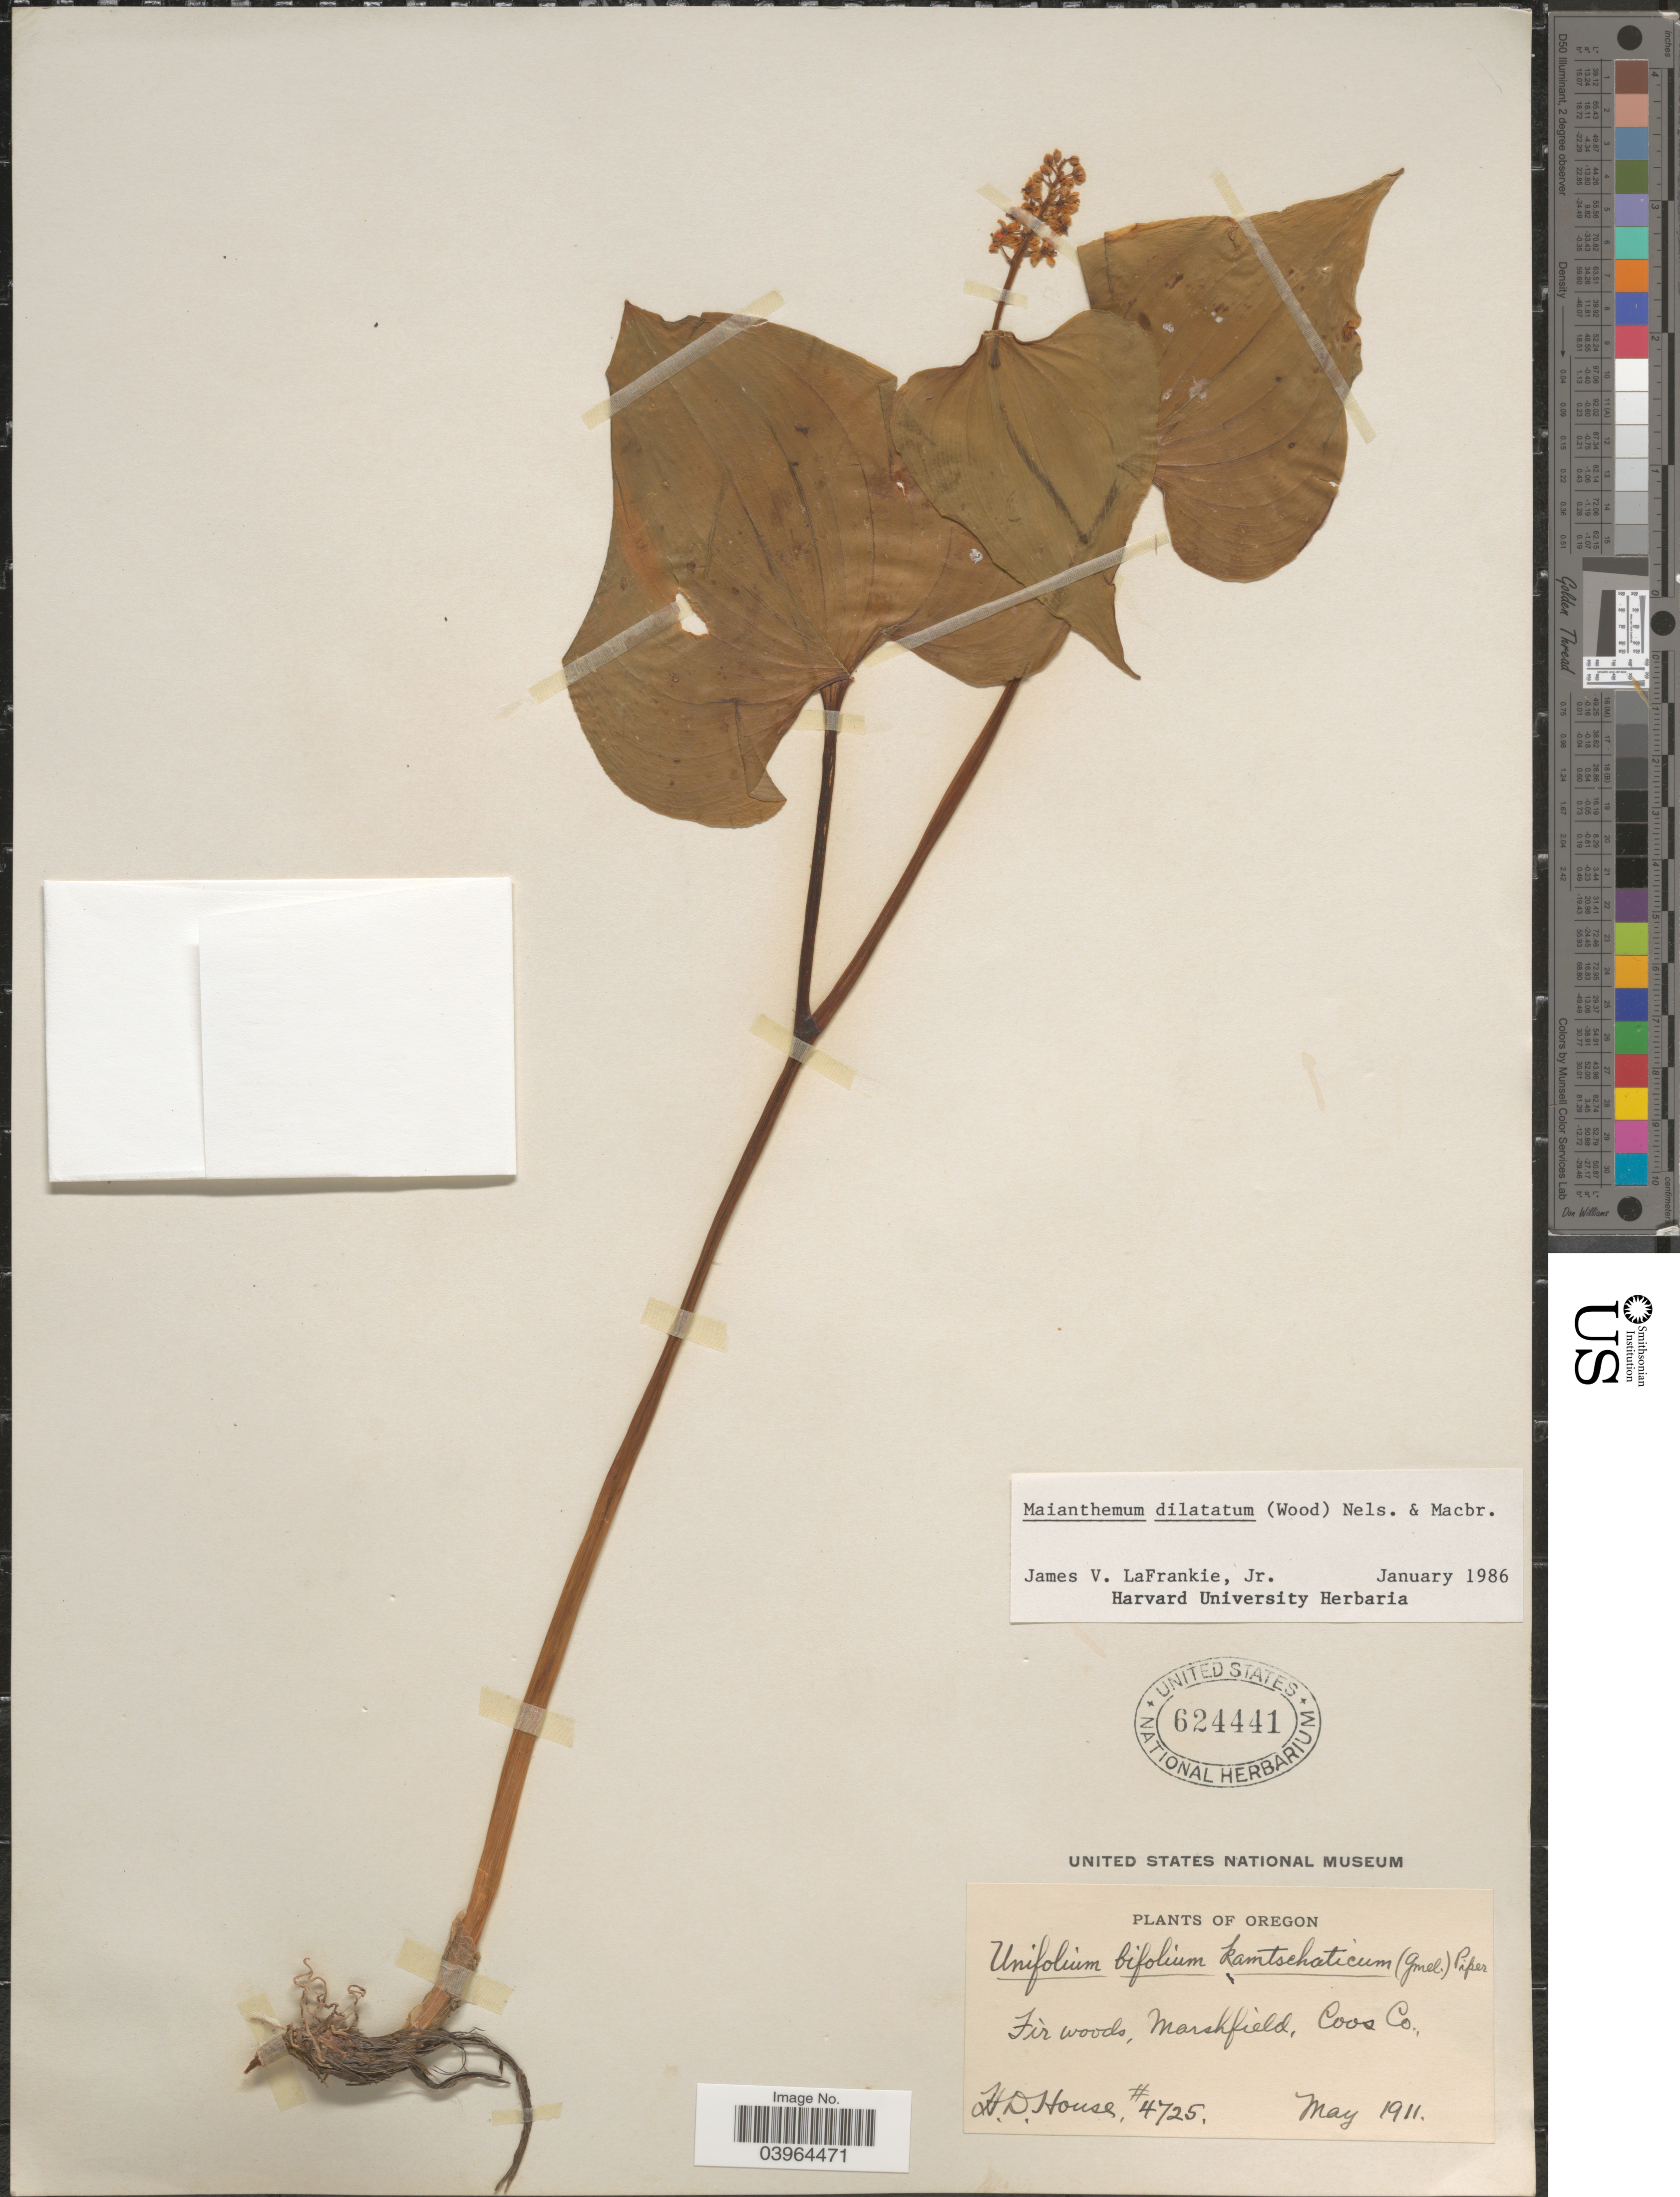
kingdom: Plantae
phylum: Tracheophyta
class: Liliopsida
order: Asparagales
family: Asparagaceae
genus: Maianthemum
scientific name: Maianthemum dilatatum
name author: (Alph. Wood) A. Nelson & J.F. Macbr.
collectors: H. D. House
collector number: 4725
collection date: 1911-05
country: United States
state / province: Oregon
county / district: Coos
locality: Fir woods, Marshfield, Coos Co.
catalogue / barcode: US 624441